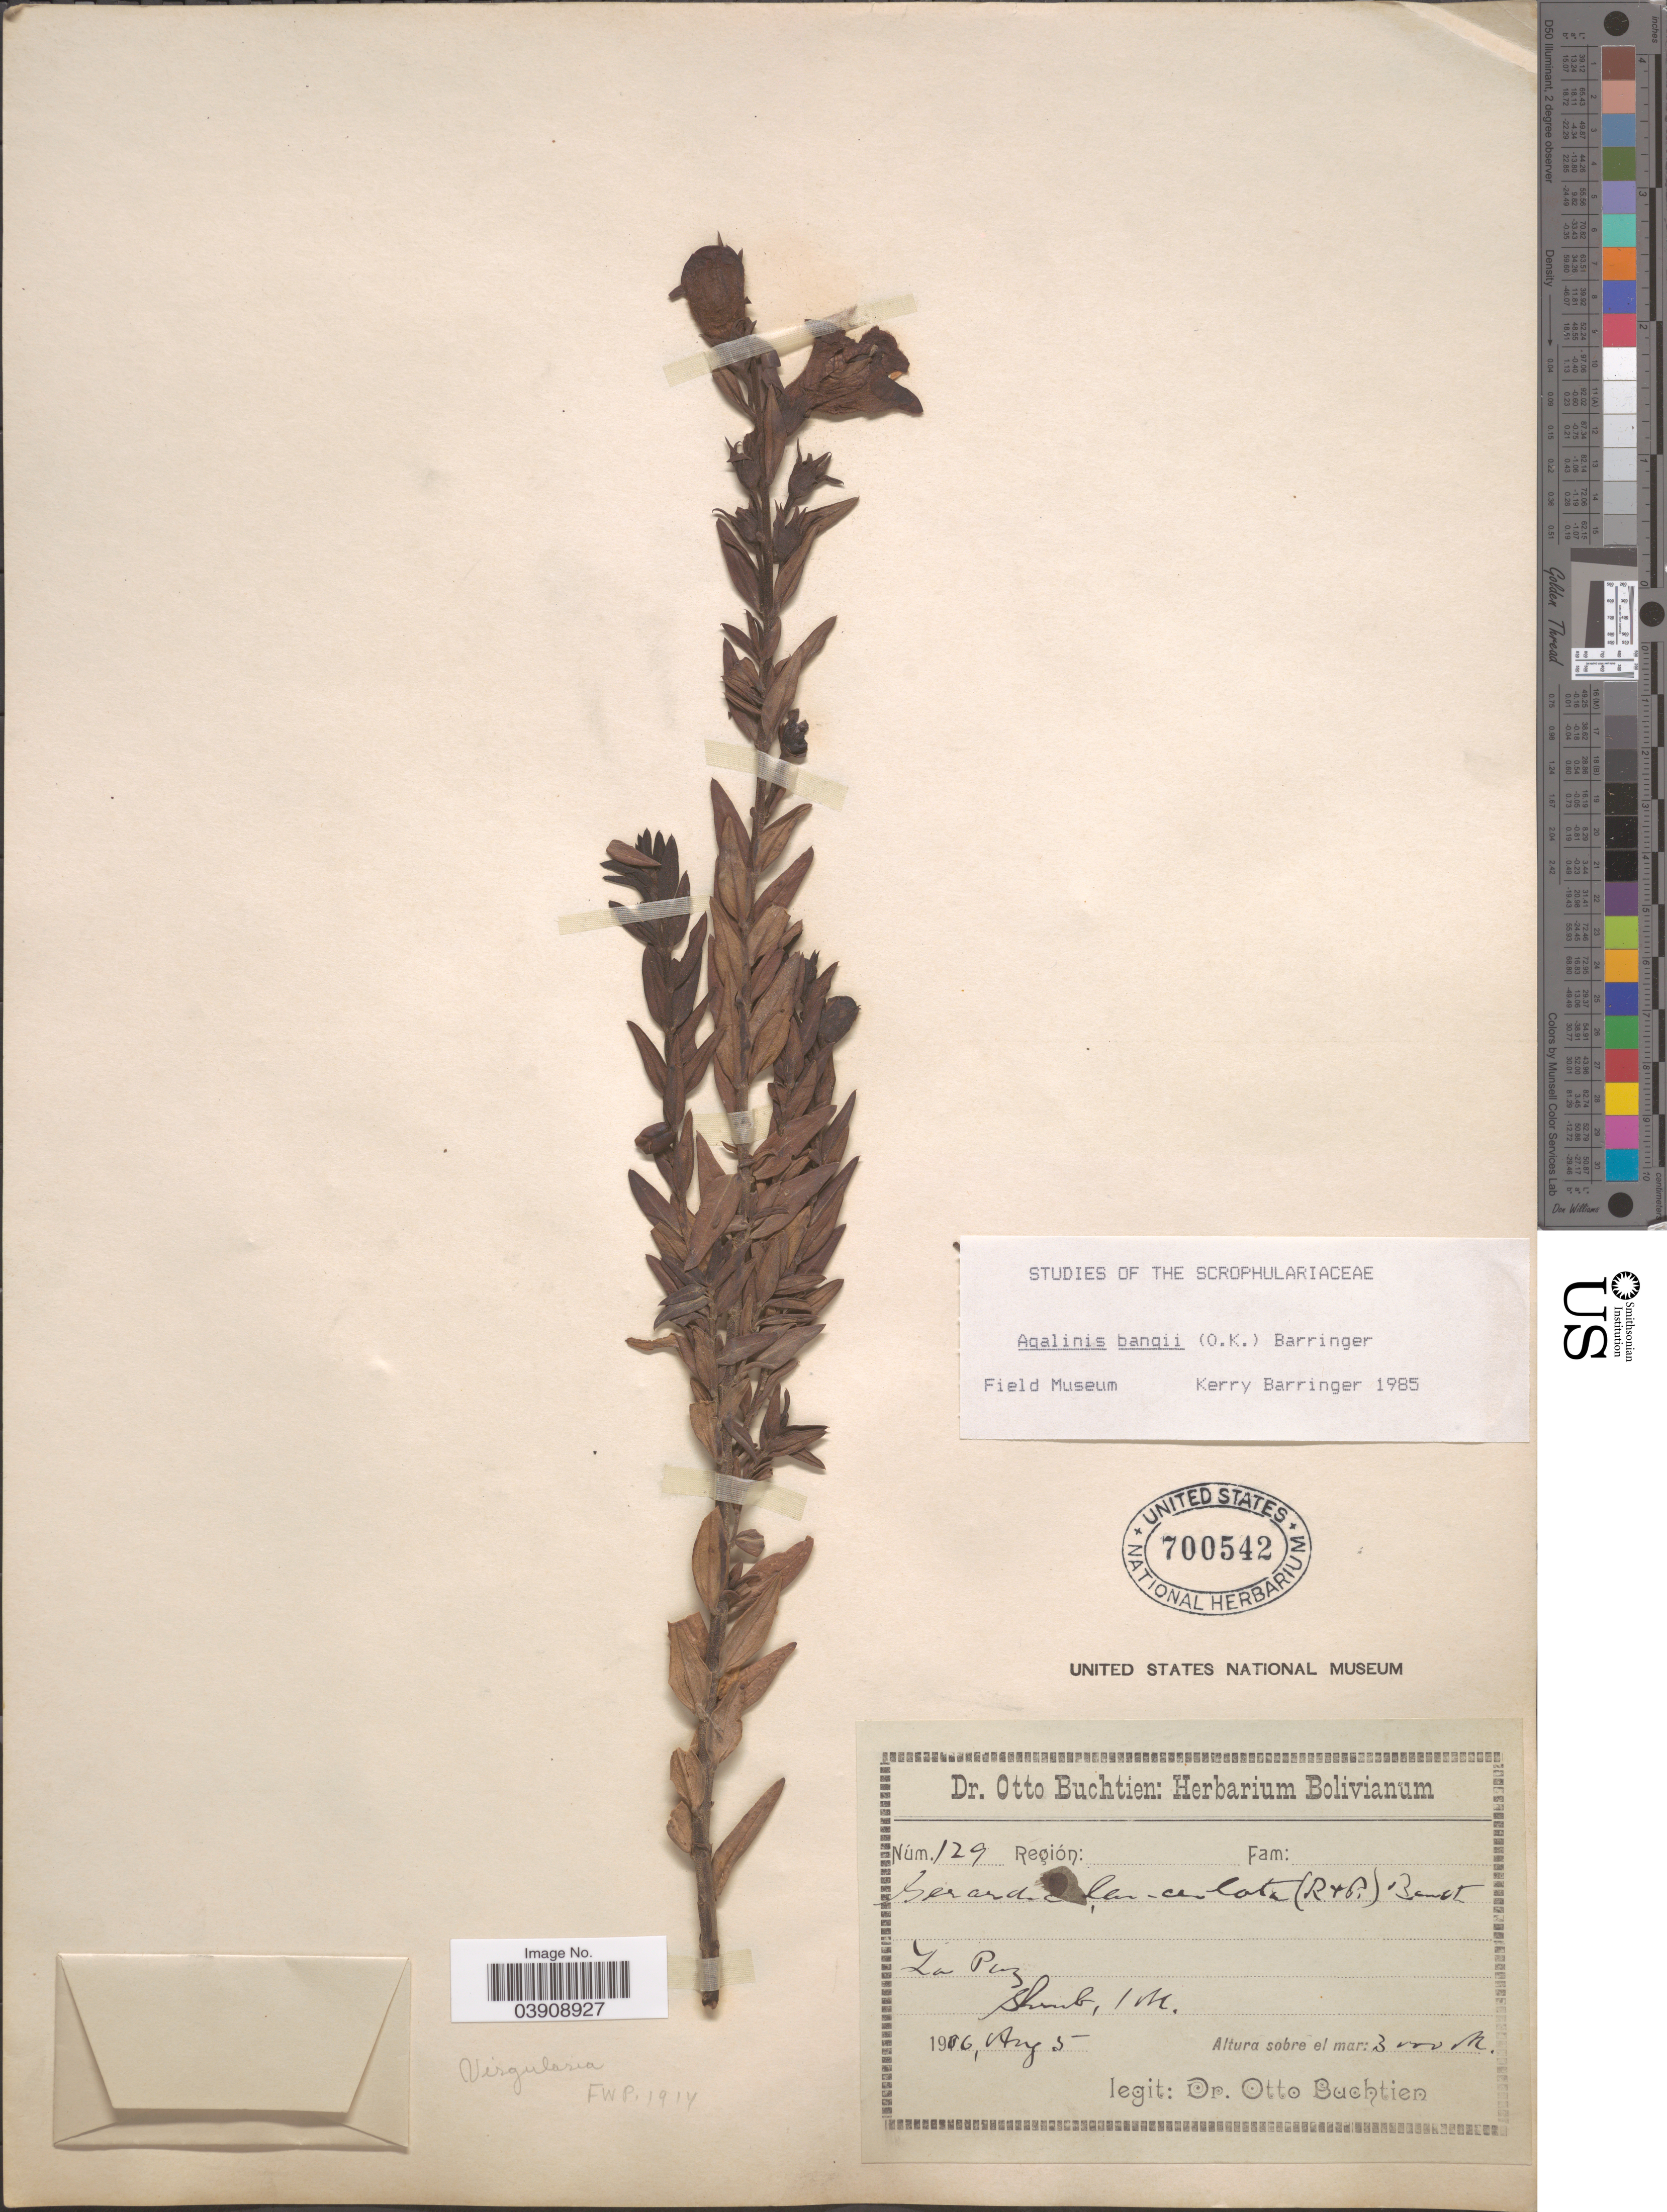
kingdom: Plantae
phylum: Tracheophyta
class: Magnoliopsida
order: Lamiales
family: Orobanchaceae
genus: Agalinis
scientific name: Agalinis bangii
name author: (Kuntze) Barringer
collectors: O. Buchtien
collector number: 129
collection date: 1986-08-05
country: Bolivia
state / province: La Paz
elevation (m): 3000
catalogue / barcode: US 700542